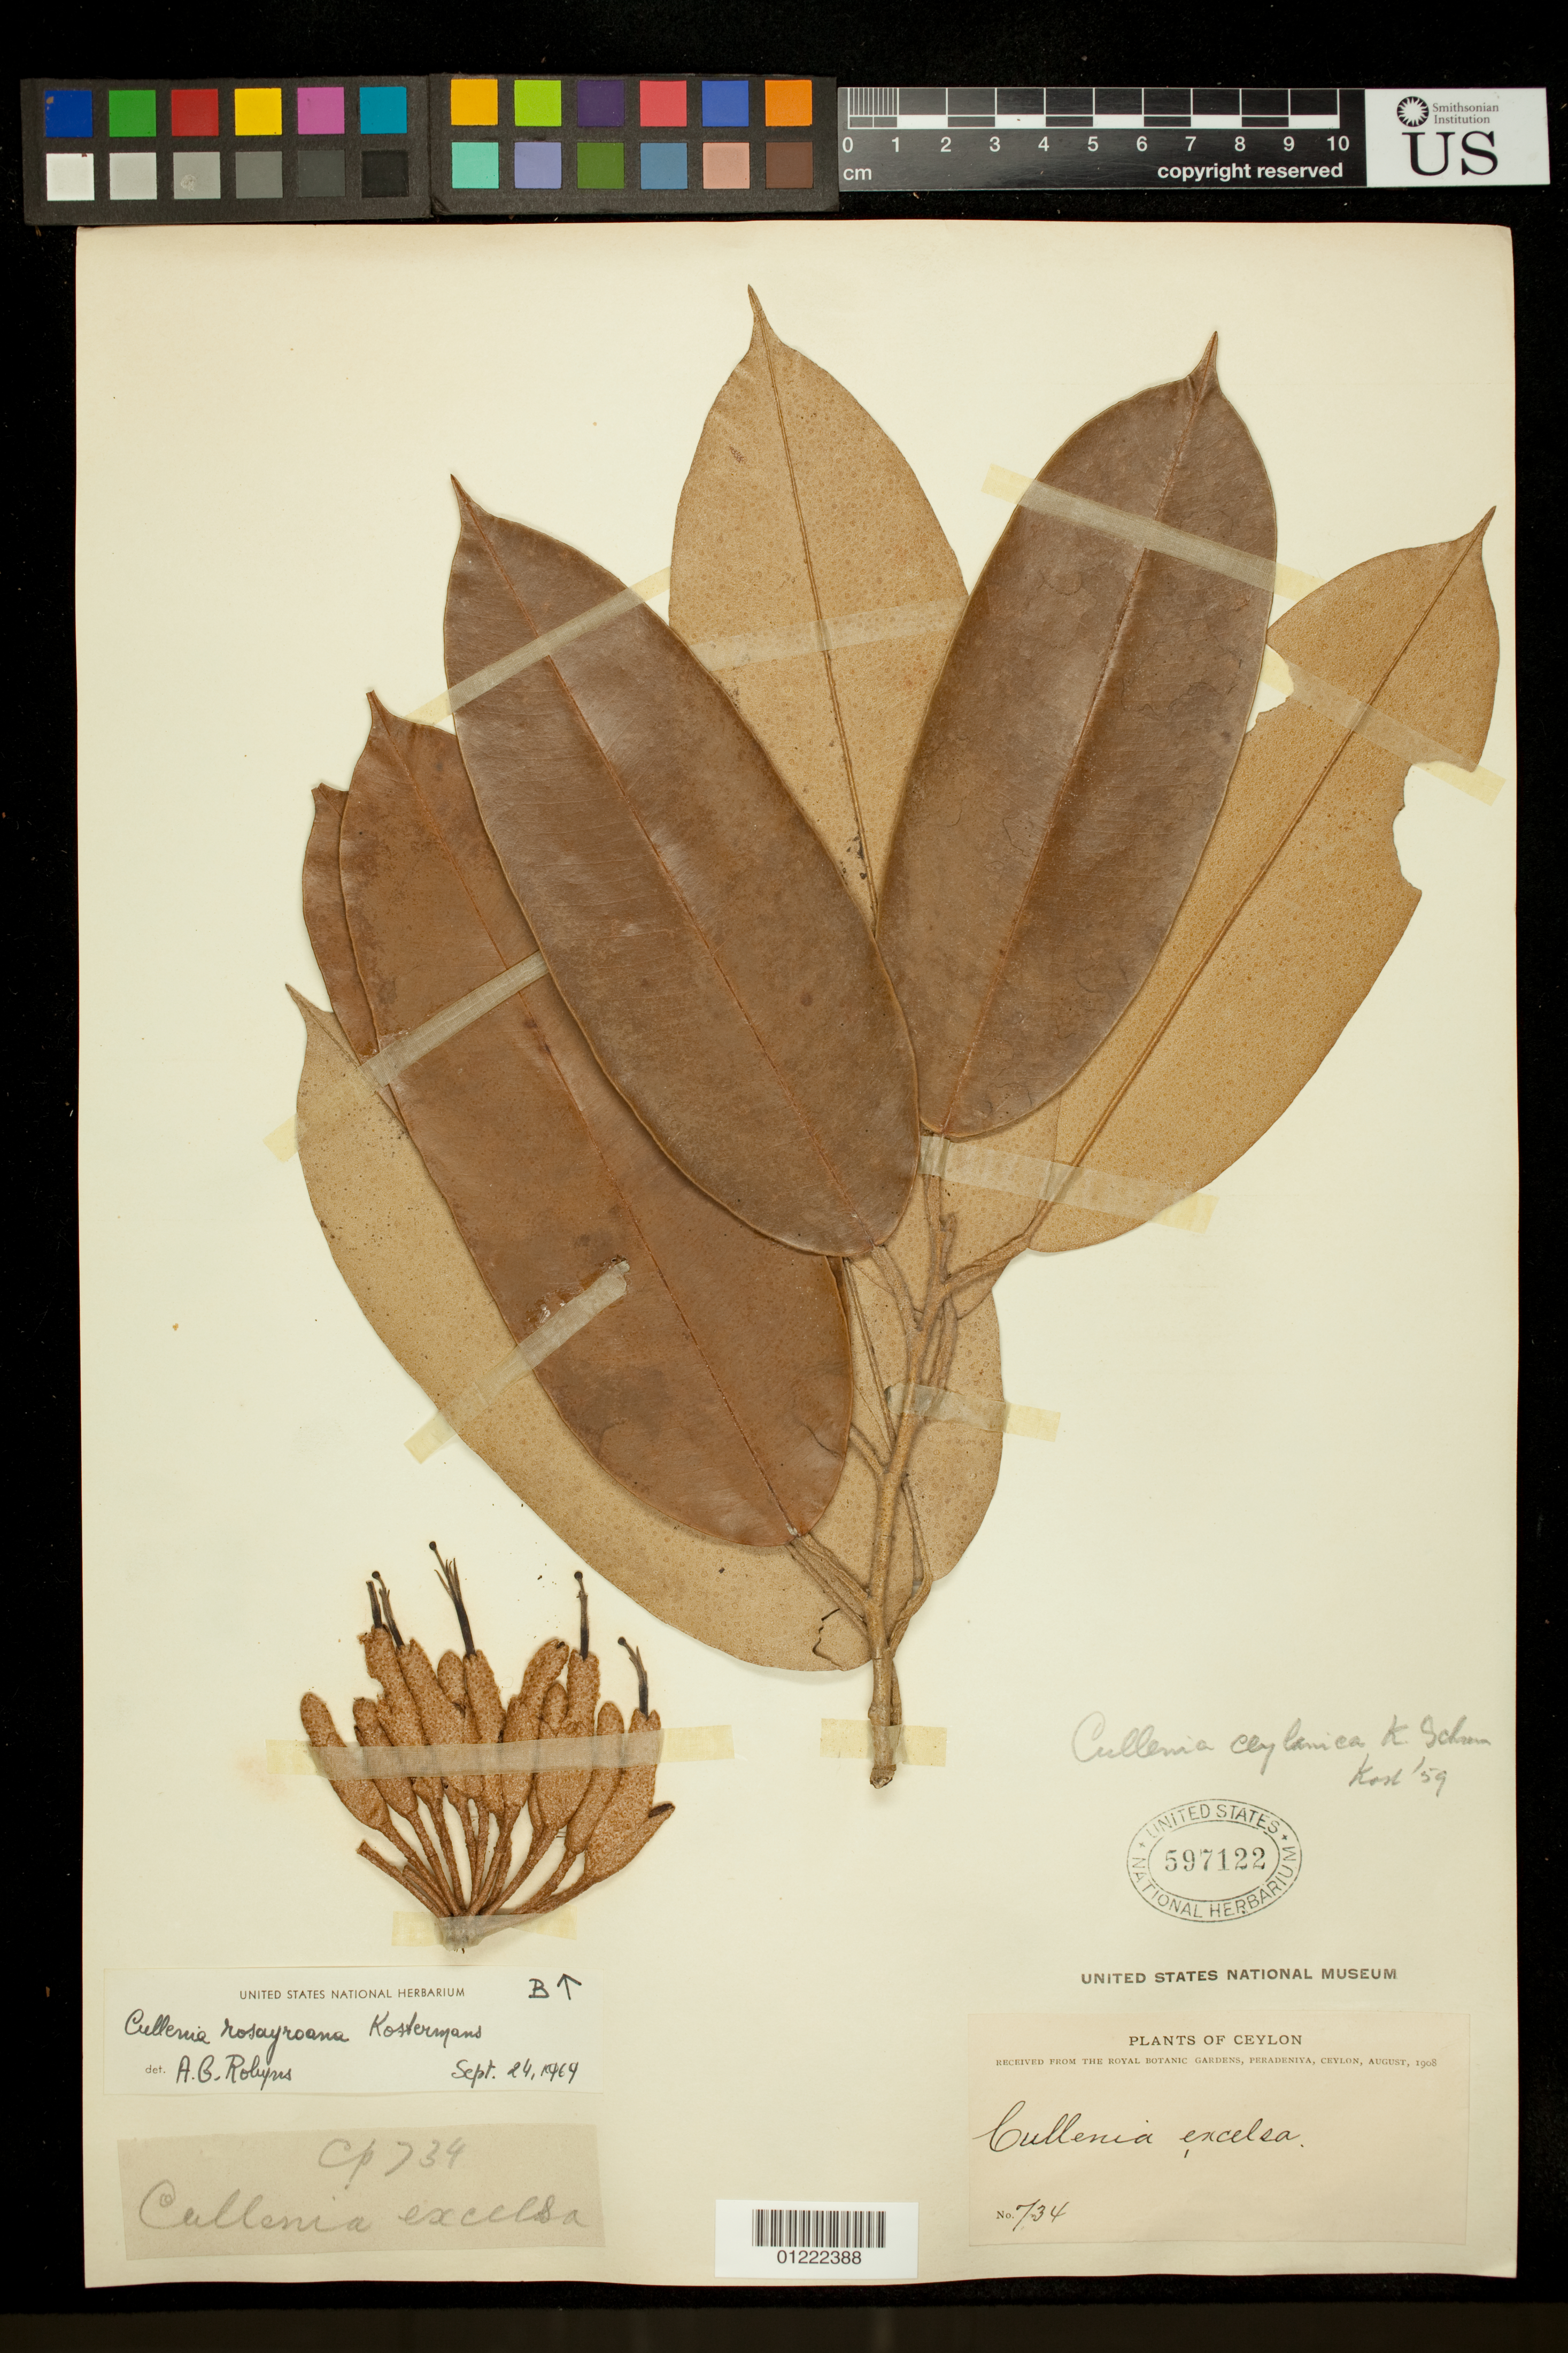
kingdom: Plantae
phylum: Tracheophyta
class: Magnoliopsida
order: Malvales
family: Malvaceae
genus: Cullenia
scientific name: Cullenia rosayroana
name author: Kosterm.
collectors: ex herb. Peradeniya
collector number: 734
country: Sri Lanka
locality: Received from Royal Botanic Gardens, Peradeniya, Ceylon, August 1908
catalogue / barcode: US 597122